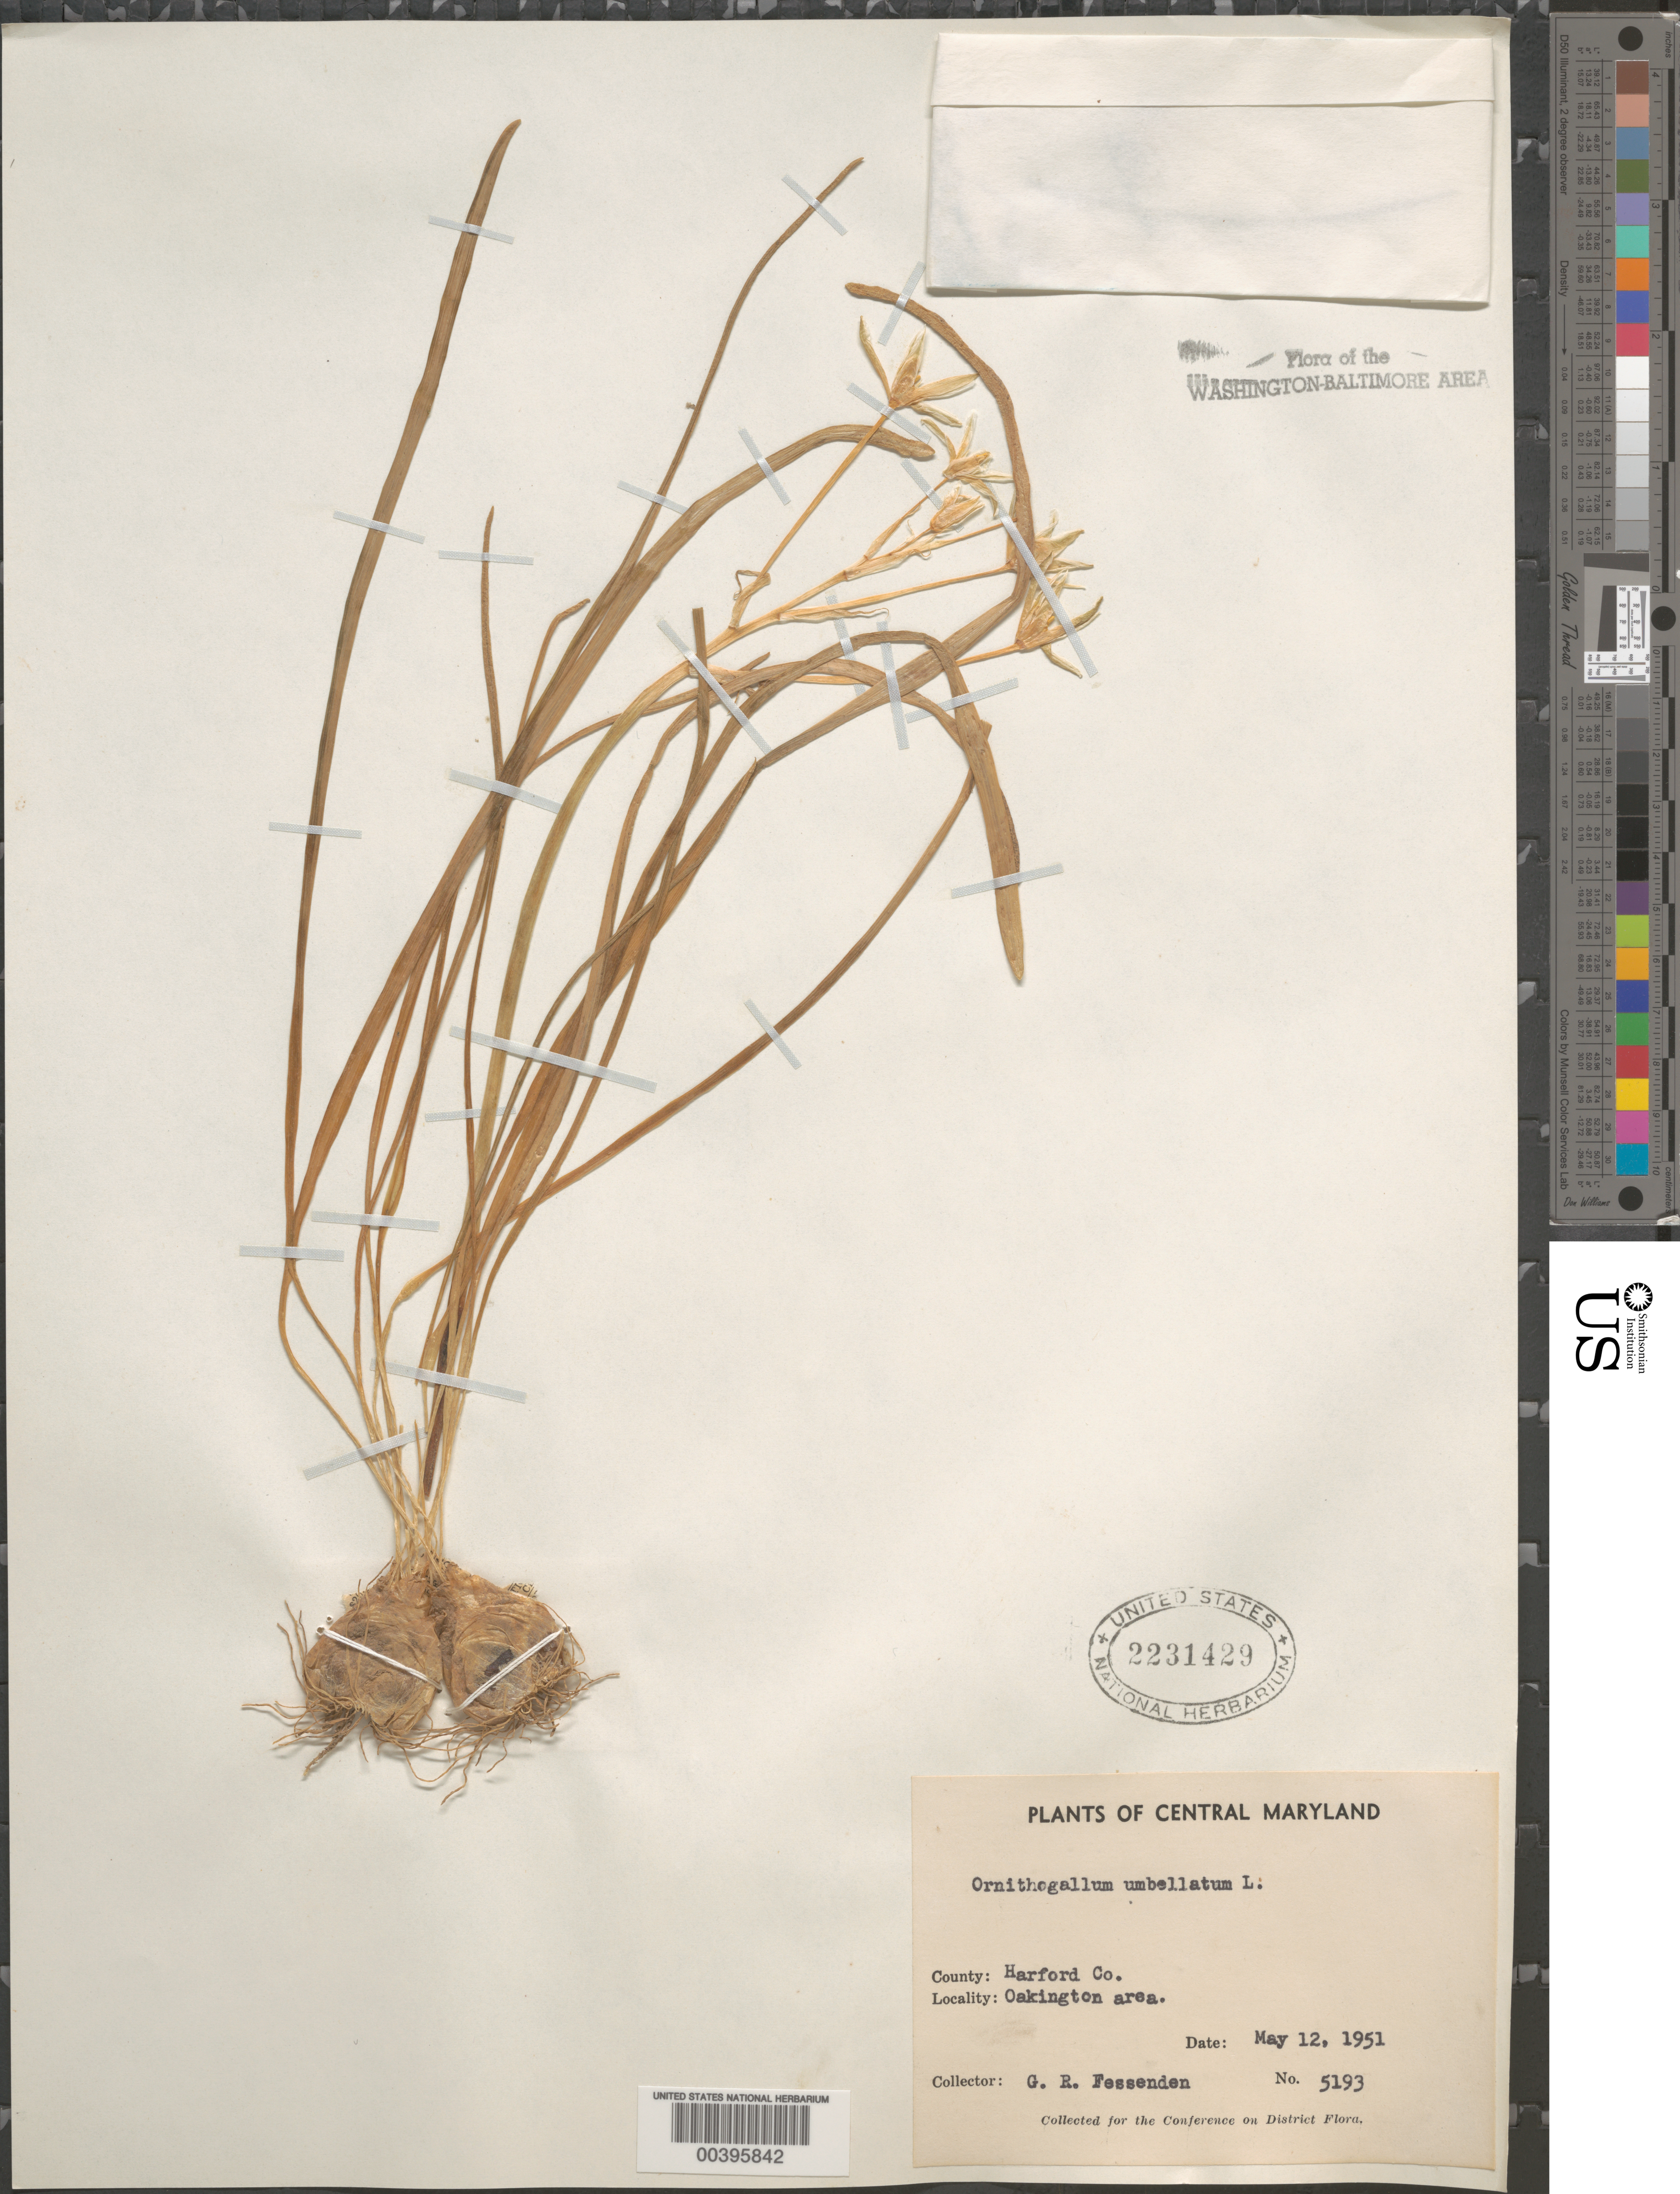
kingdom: Plantae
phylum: Tracheophyta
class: Liliopsida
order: Asparagales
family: Asparagaceae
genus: Ornithogalum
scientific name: Ornithogalum umbellatum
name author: L.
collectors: G. Fessenden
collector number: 5193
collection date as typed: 12 May 1951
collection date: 1951-05-12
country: United States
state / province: Maryland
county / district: Harford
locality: Oakington area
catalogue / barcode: US 2231429